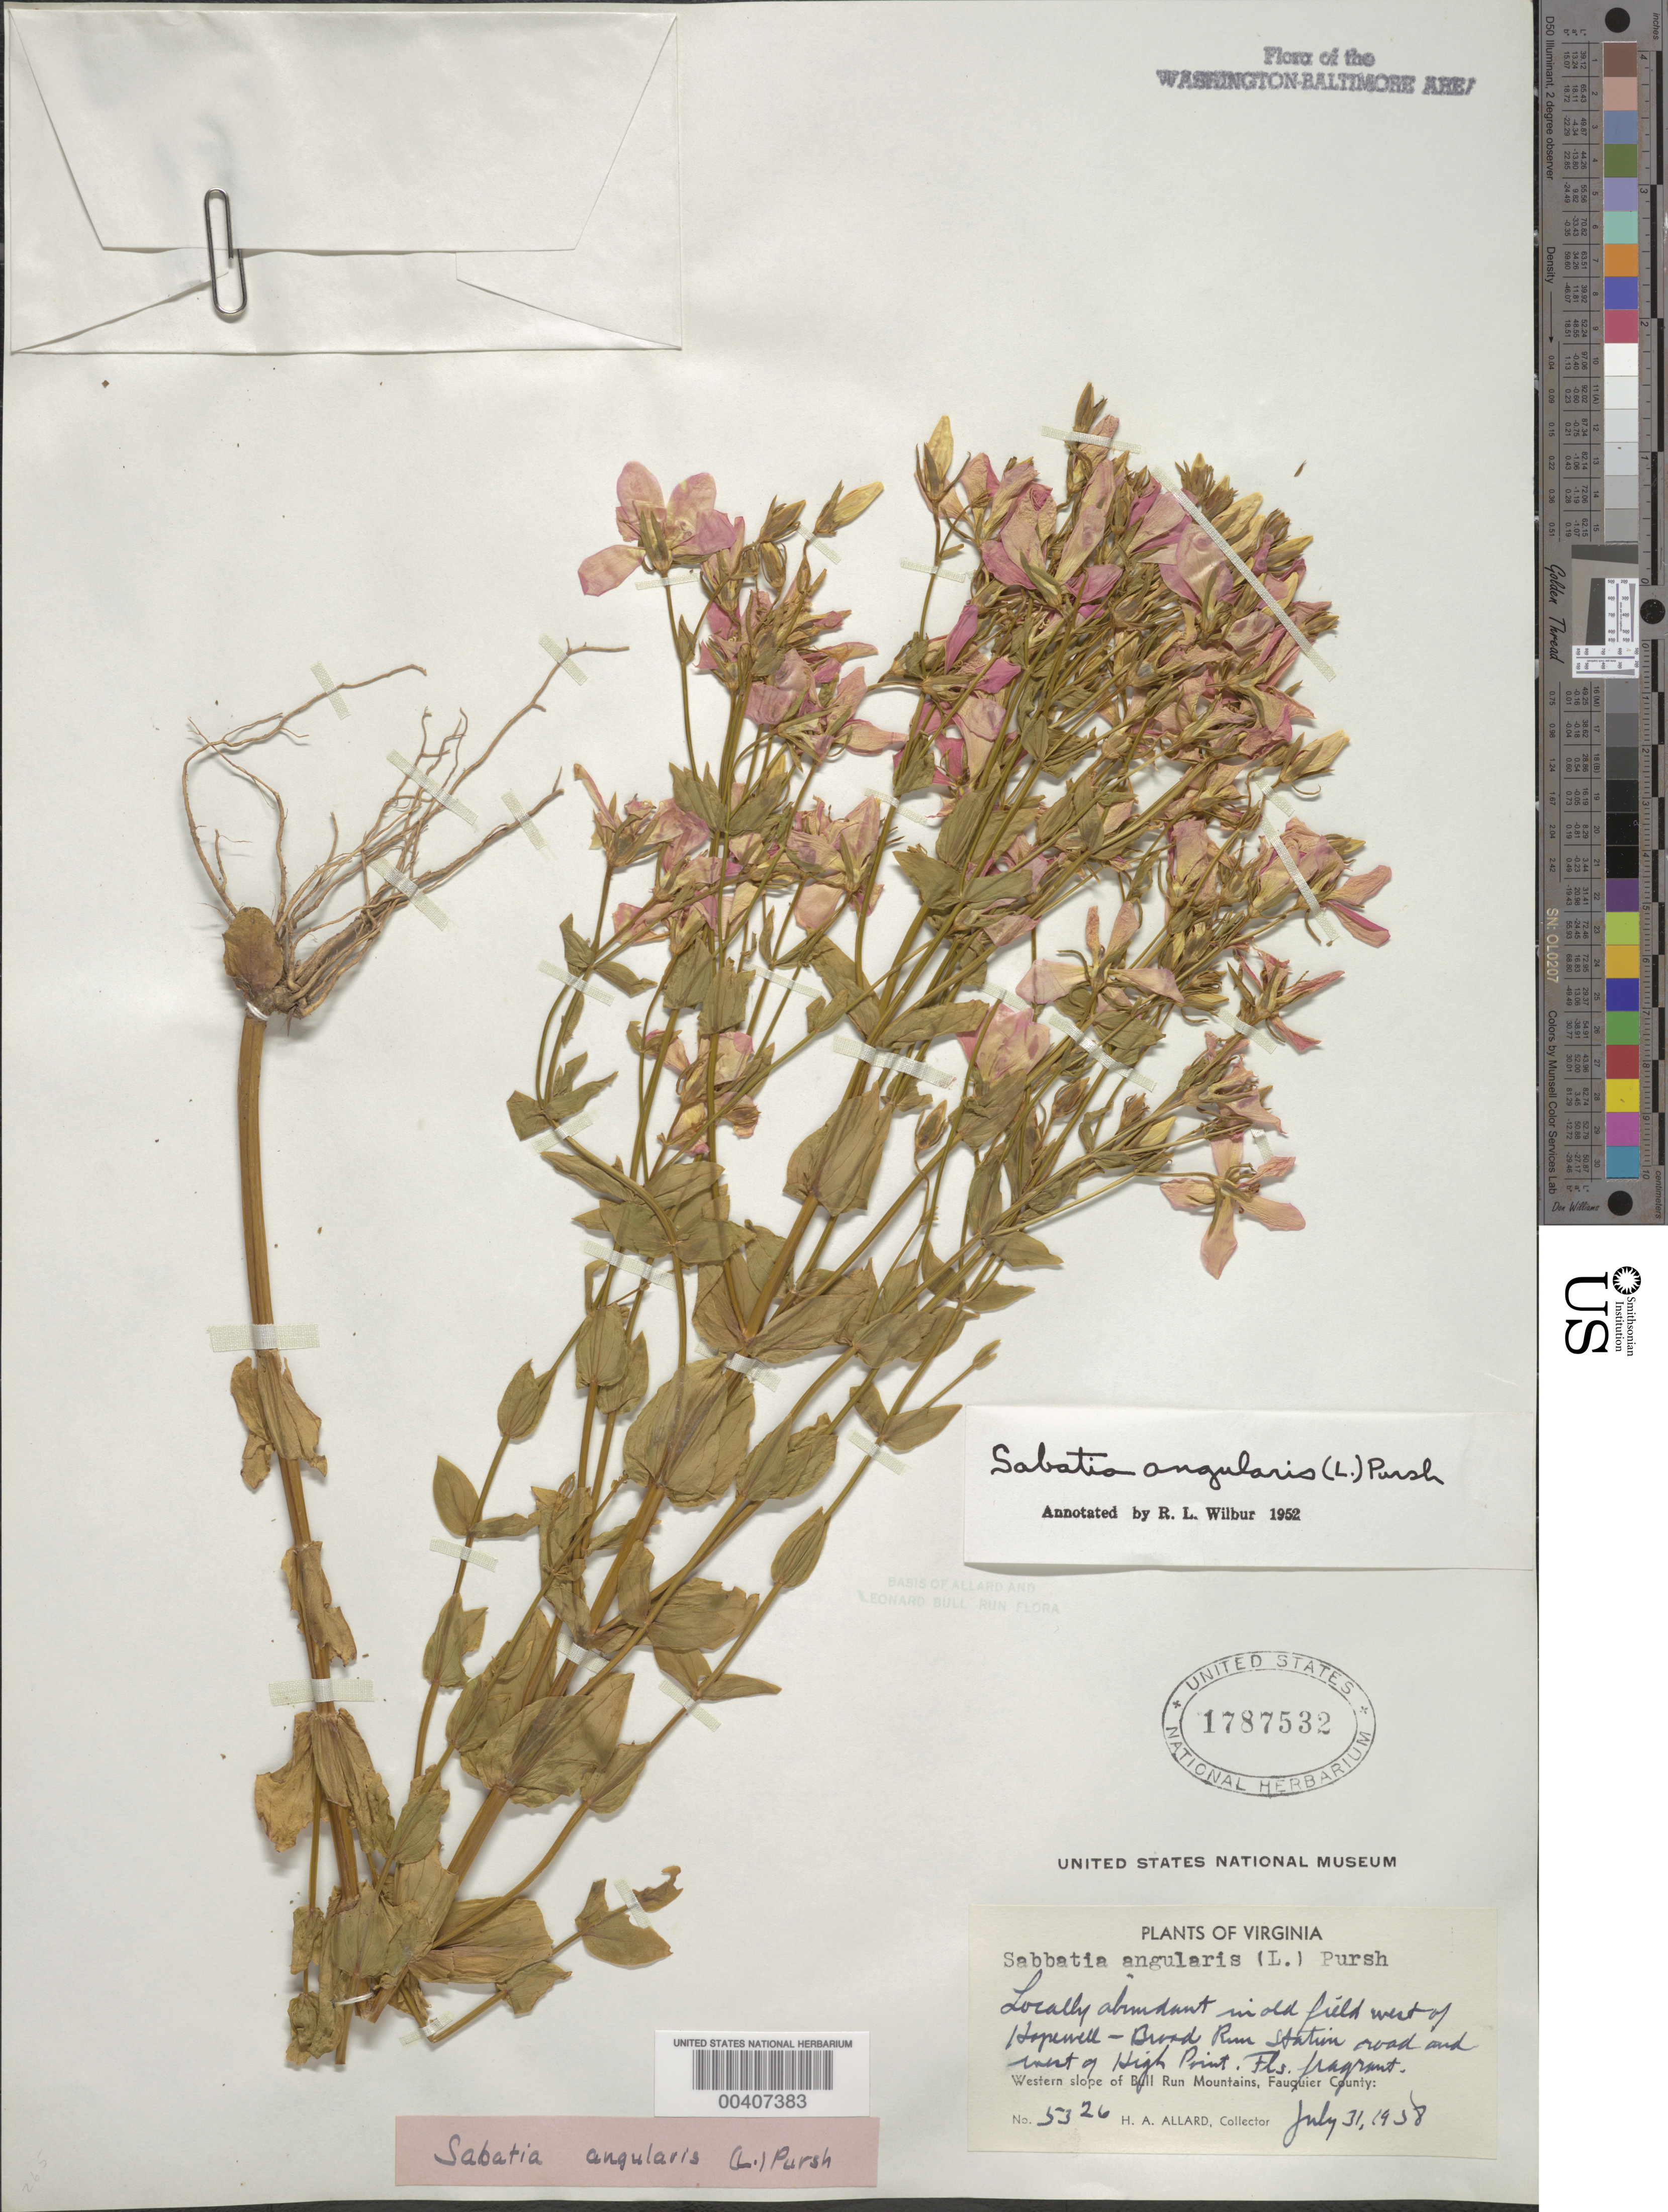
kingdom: Plantae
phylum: Tracheophyta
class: Magnoliopsida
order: Gentianales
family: Gentianaceae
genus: Sabatia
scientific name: Sabatia angularis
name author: (L.) Pursh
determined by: Wilbur, R. L.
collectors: H. A. Allard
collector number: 5326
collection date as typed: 31 Jul 1958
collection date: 1958-07-31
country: United States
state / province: Virginia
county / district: Fauquier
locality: N slope of Bull Run Mountains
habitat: Old field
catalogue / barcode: US 1787532